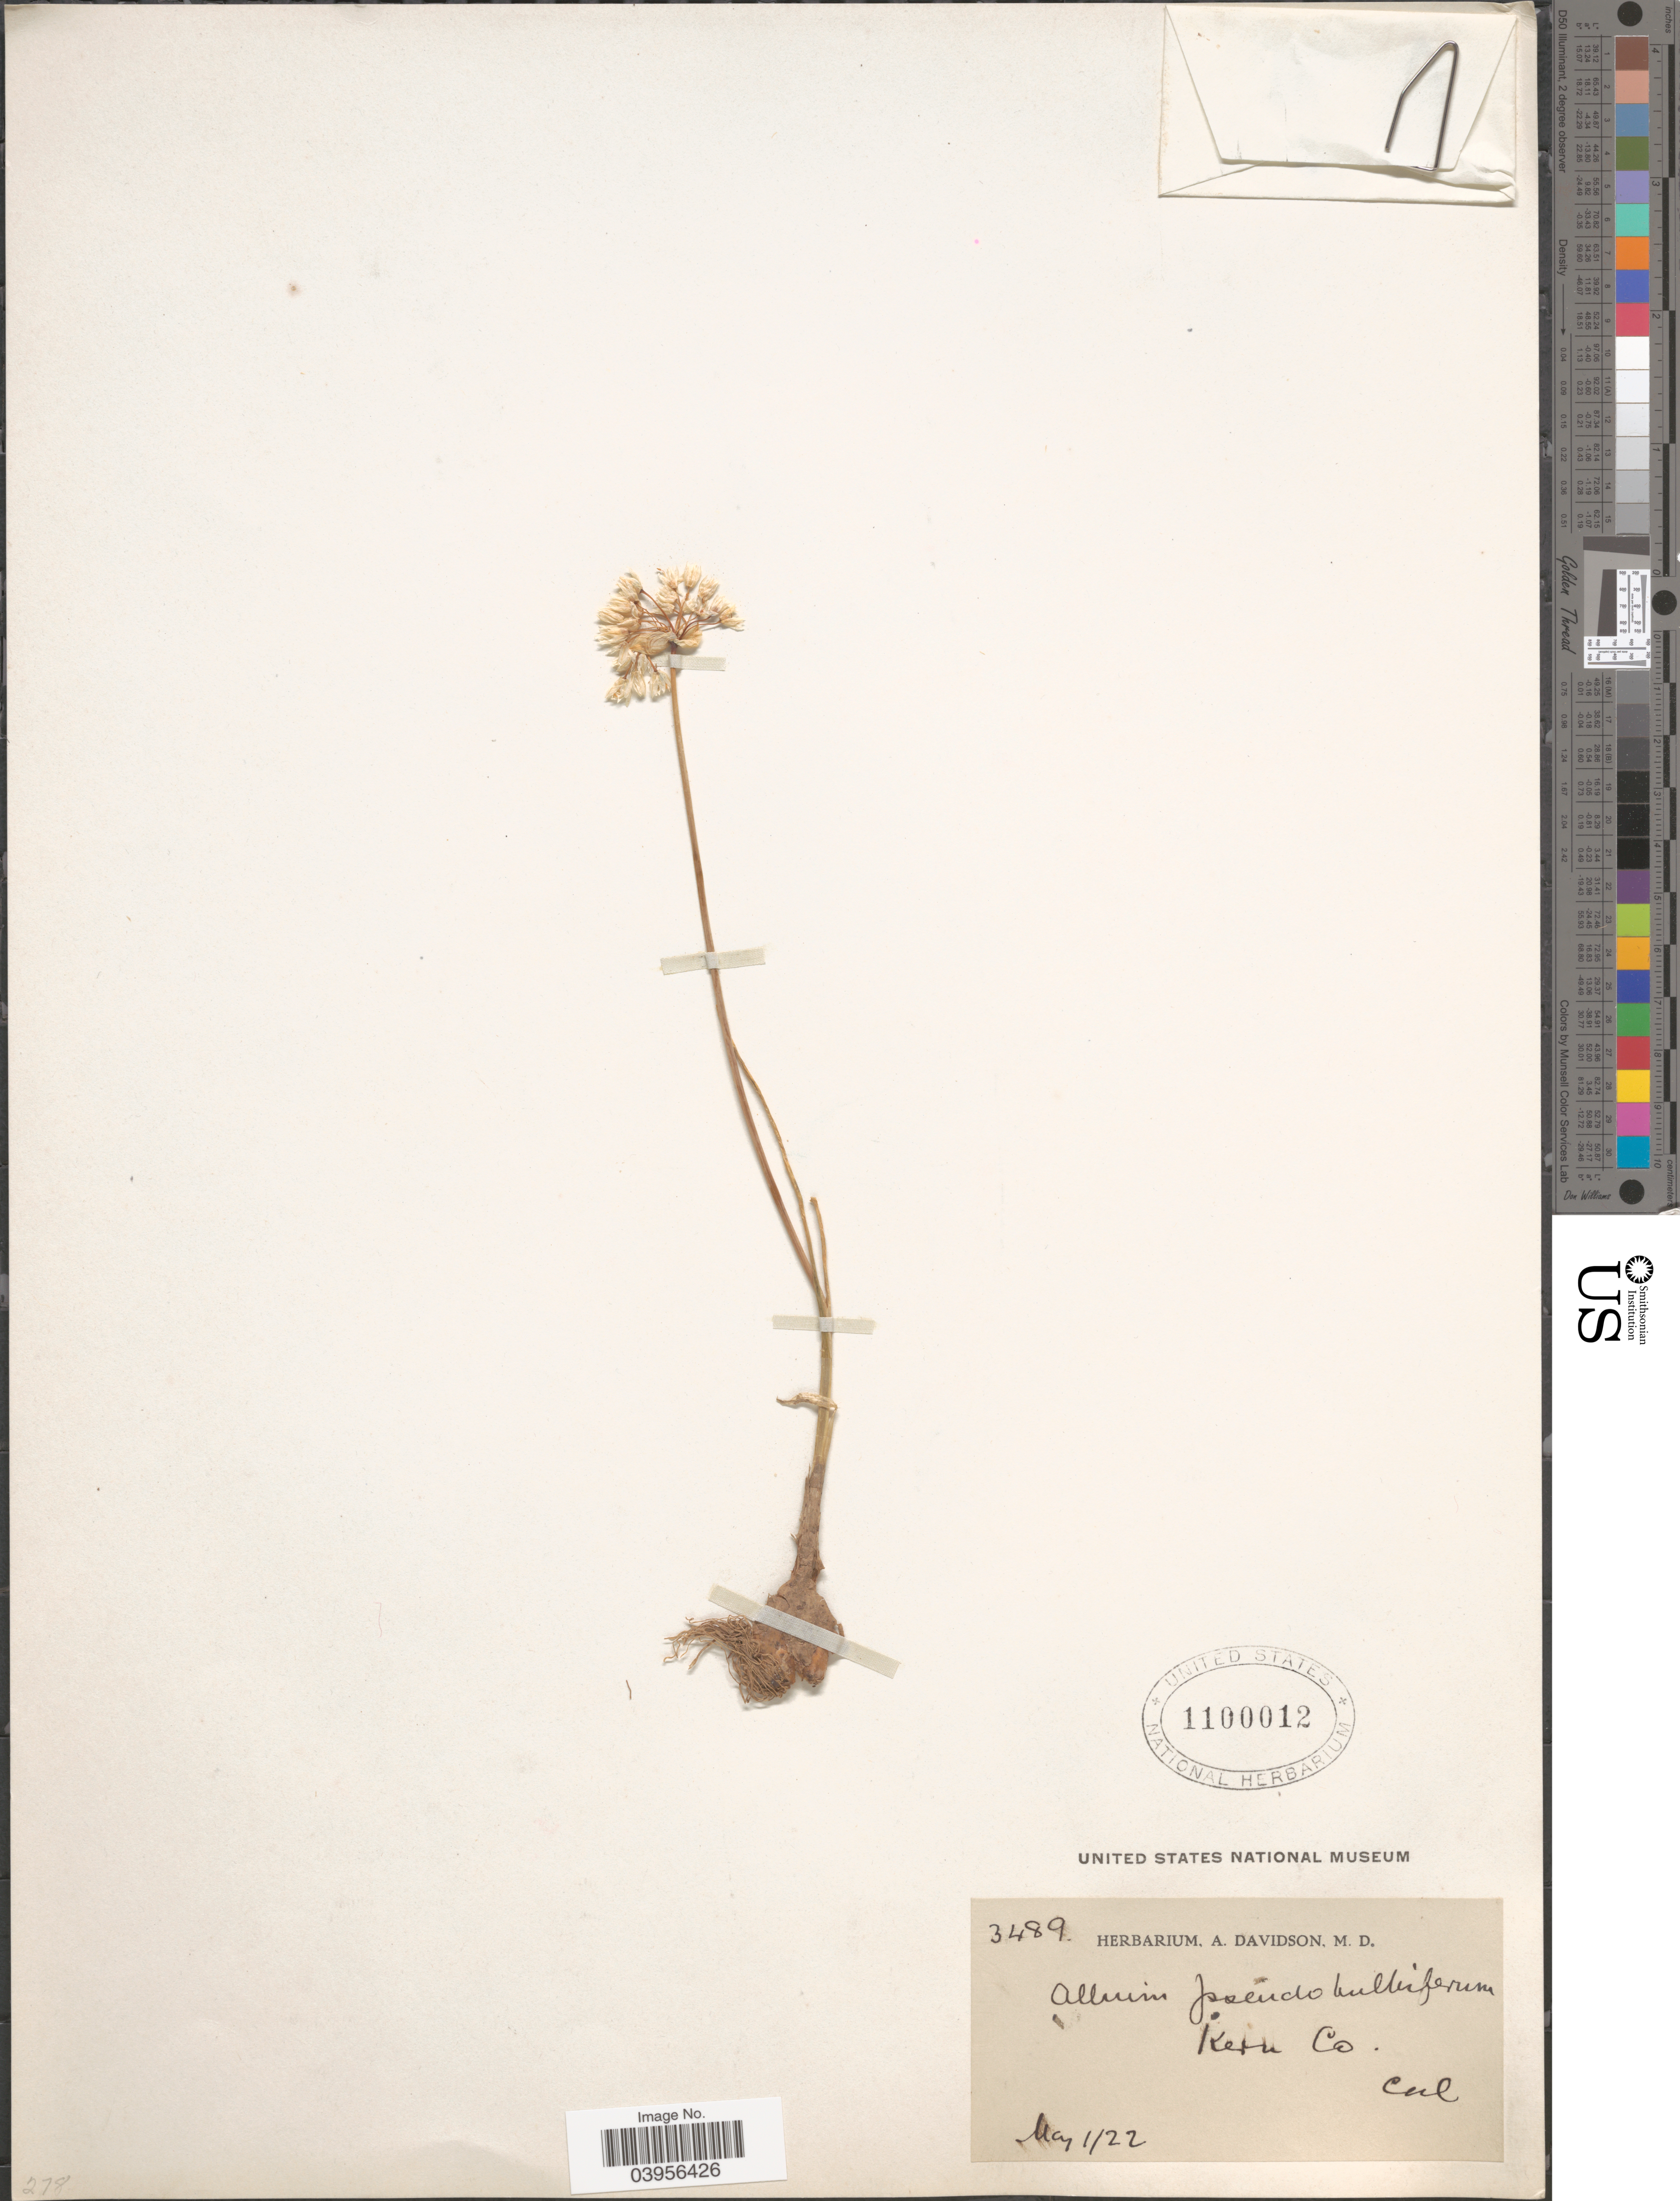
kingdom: Plantae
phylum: Tracheophyta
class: Liliopsida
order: Asparagales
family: Amaryllidaceae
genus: Allium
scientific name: Allium pseudobulbiferum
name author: Davidson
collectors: ex herb. A. Davidson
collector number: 3489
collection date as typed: Transcribed d/m/y: 1/5/22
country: United States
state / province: California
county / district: Kern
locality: Kern Co.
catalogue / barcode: US 1100012